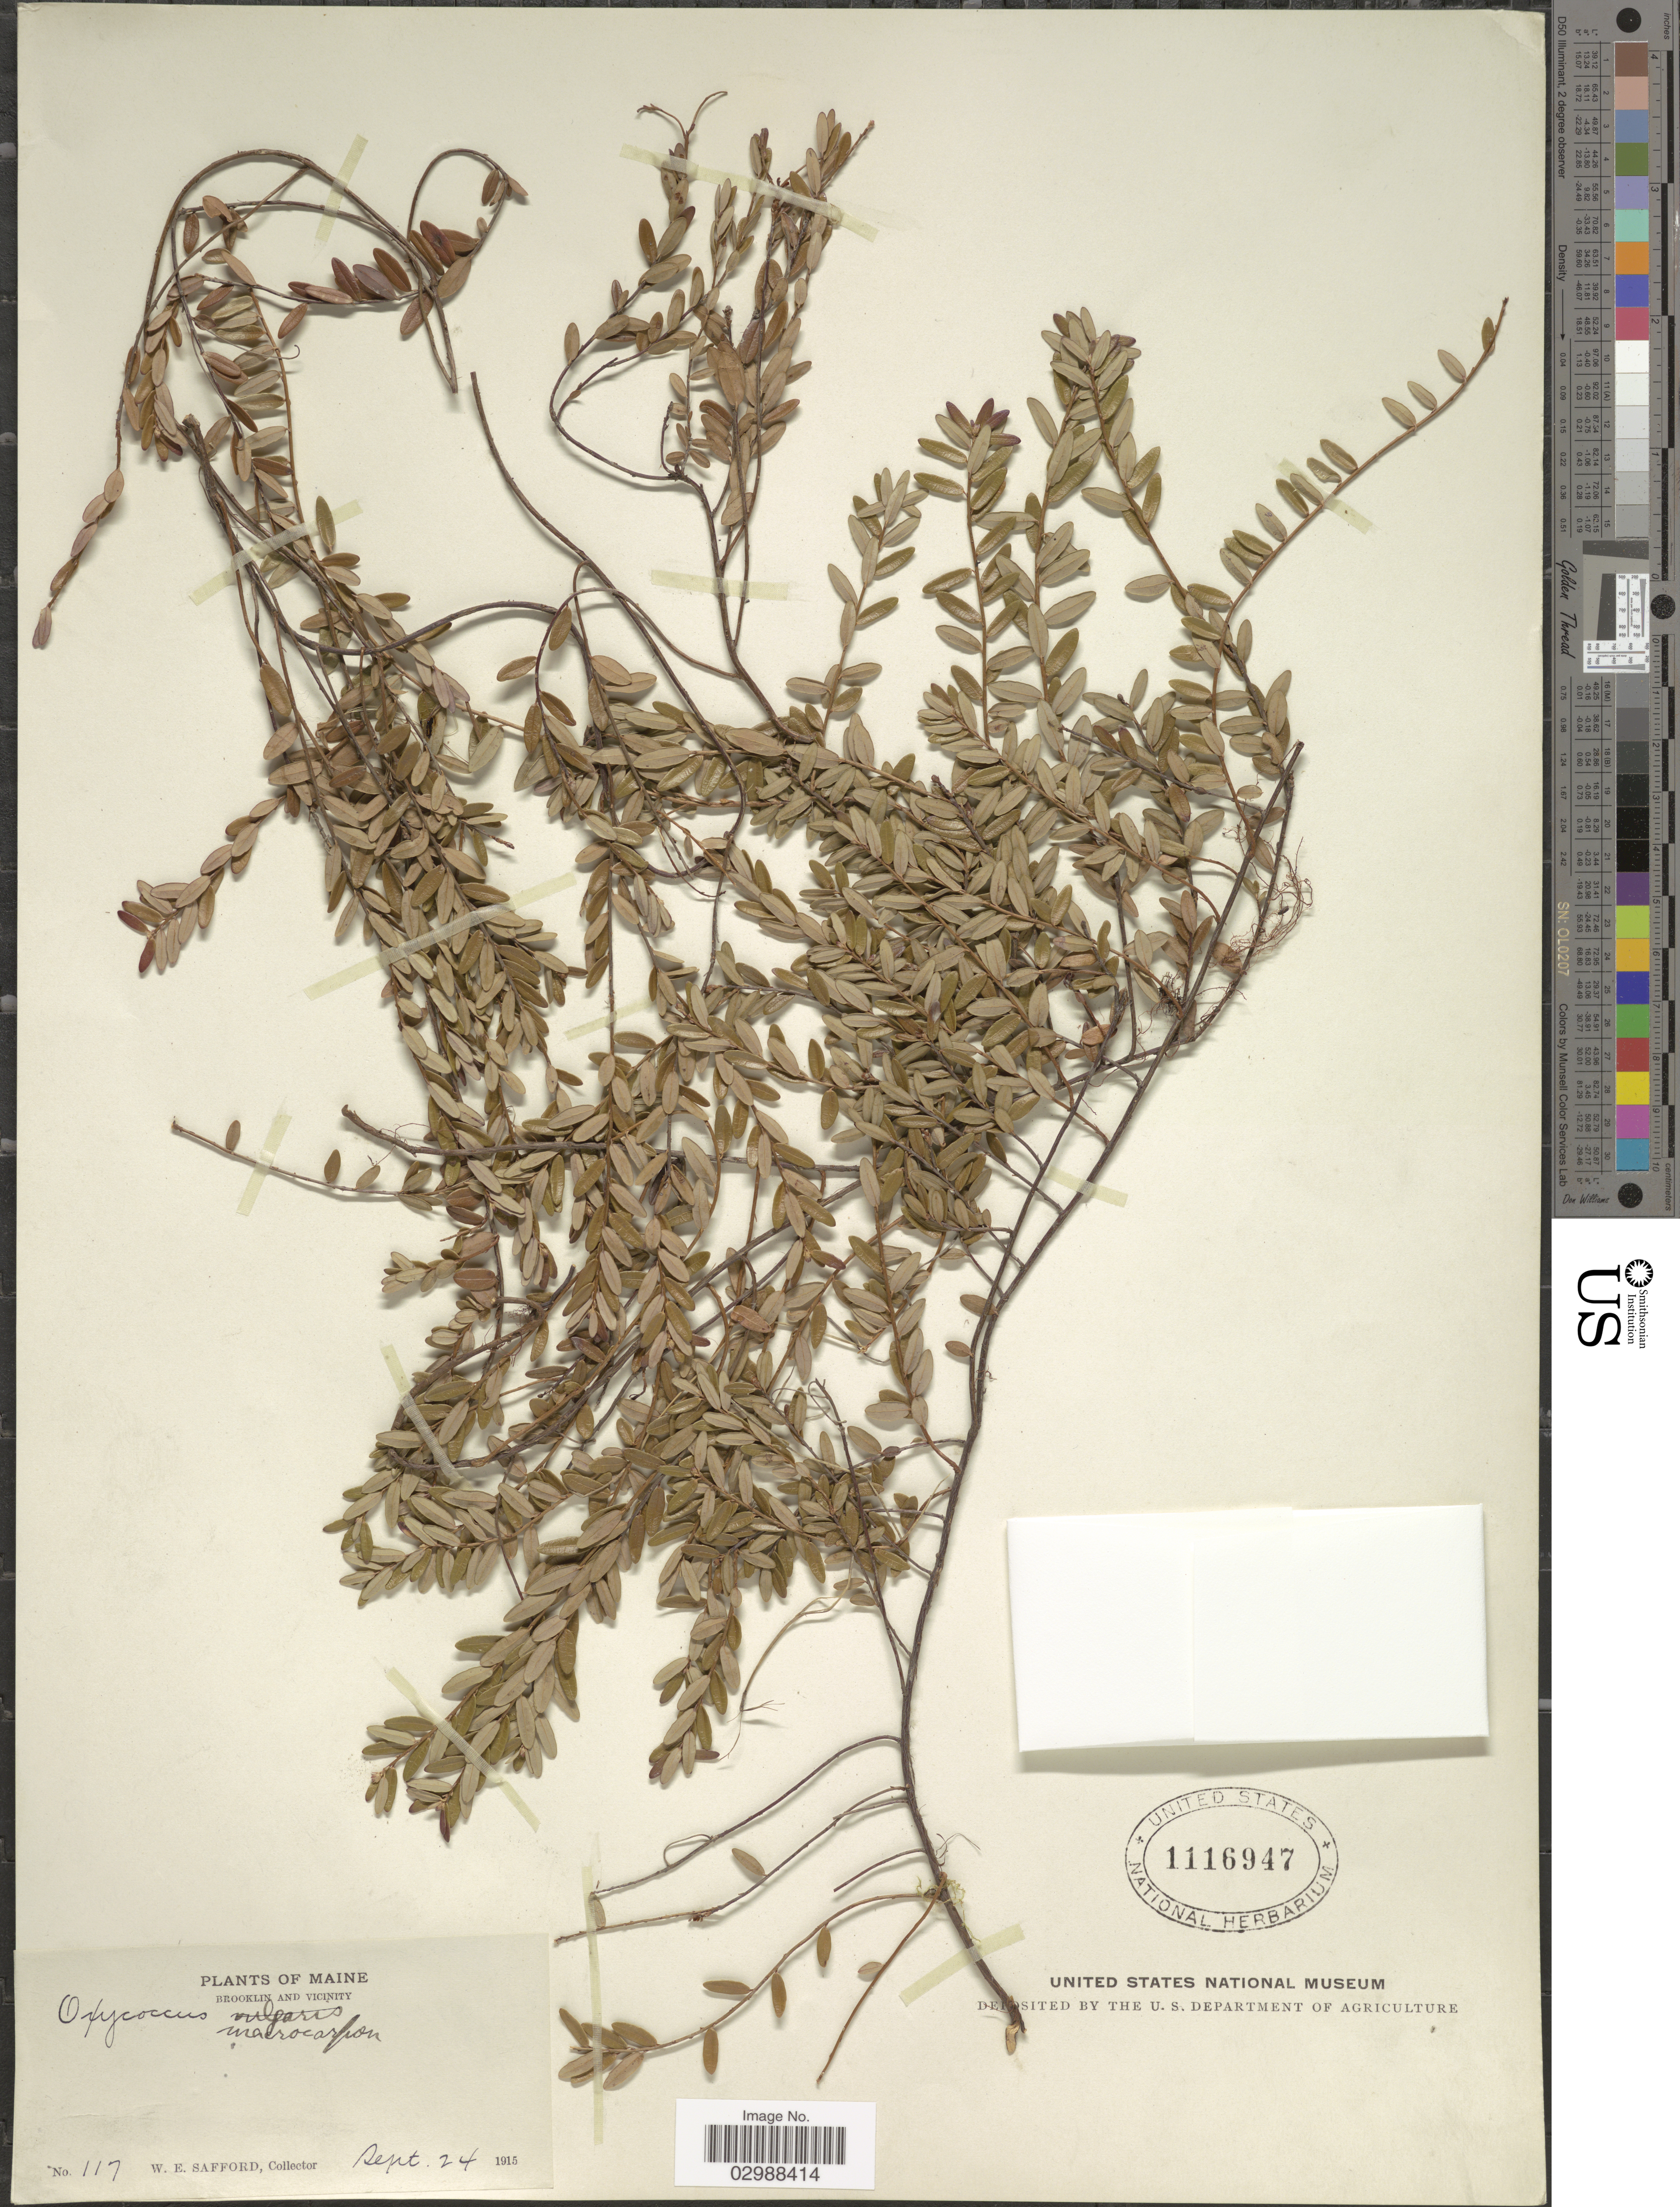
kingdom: Plantae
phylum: Tracheophyta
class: Magnoliopsida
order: Ericales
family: Ericaceae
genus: Vaccinium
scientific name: Vaccinium macrocarpon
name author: Aiton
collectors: W. E. Safford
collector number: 117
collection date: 1915-09-24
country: United States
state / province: Maine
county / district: Hancock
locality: Brooklin and Vicinity.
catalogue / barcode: US 1116947